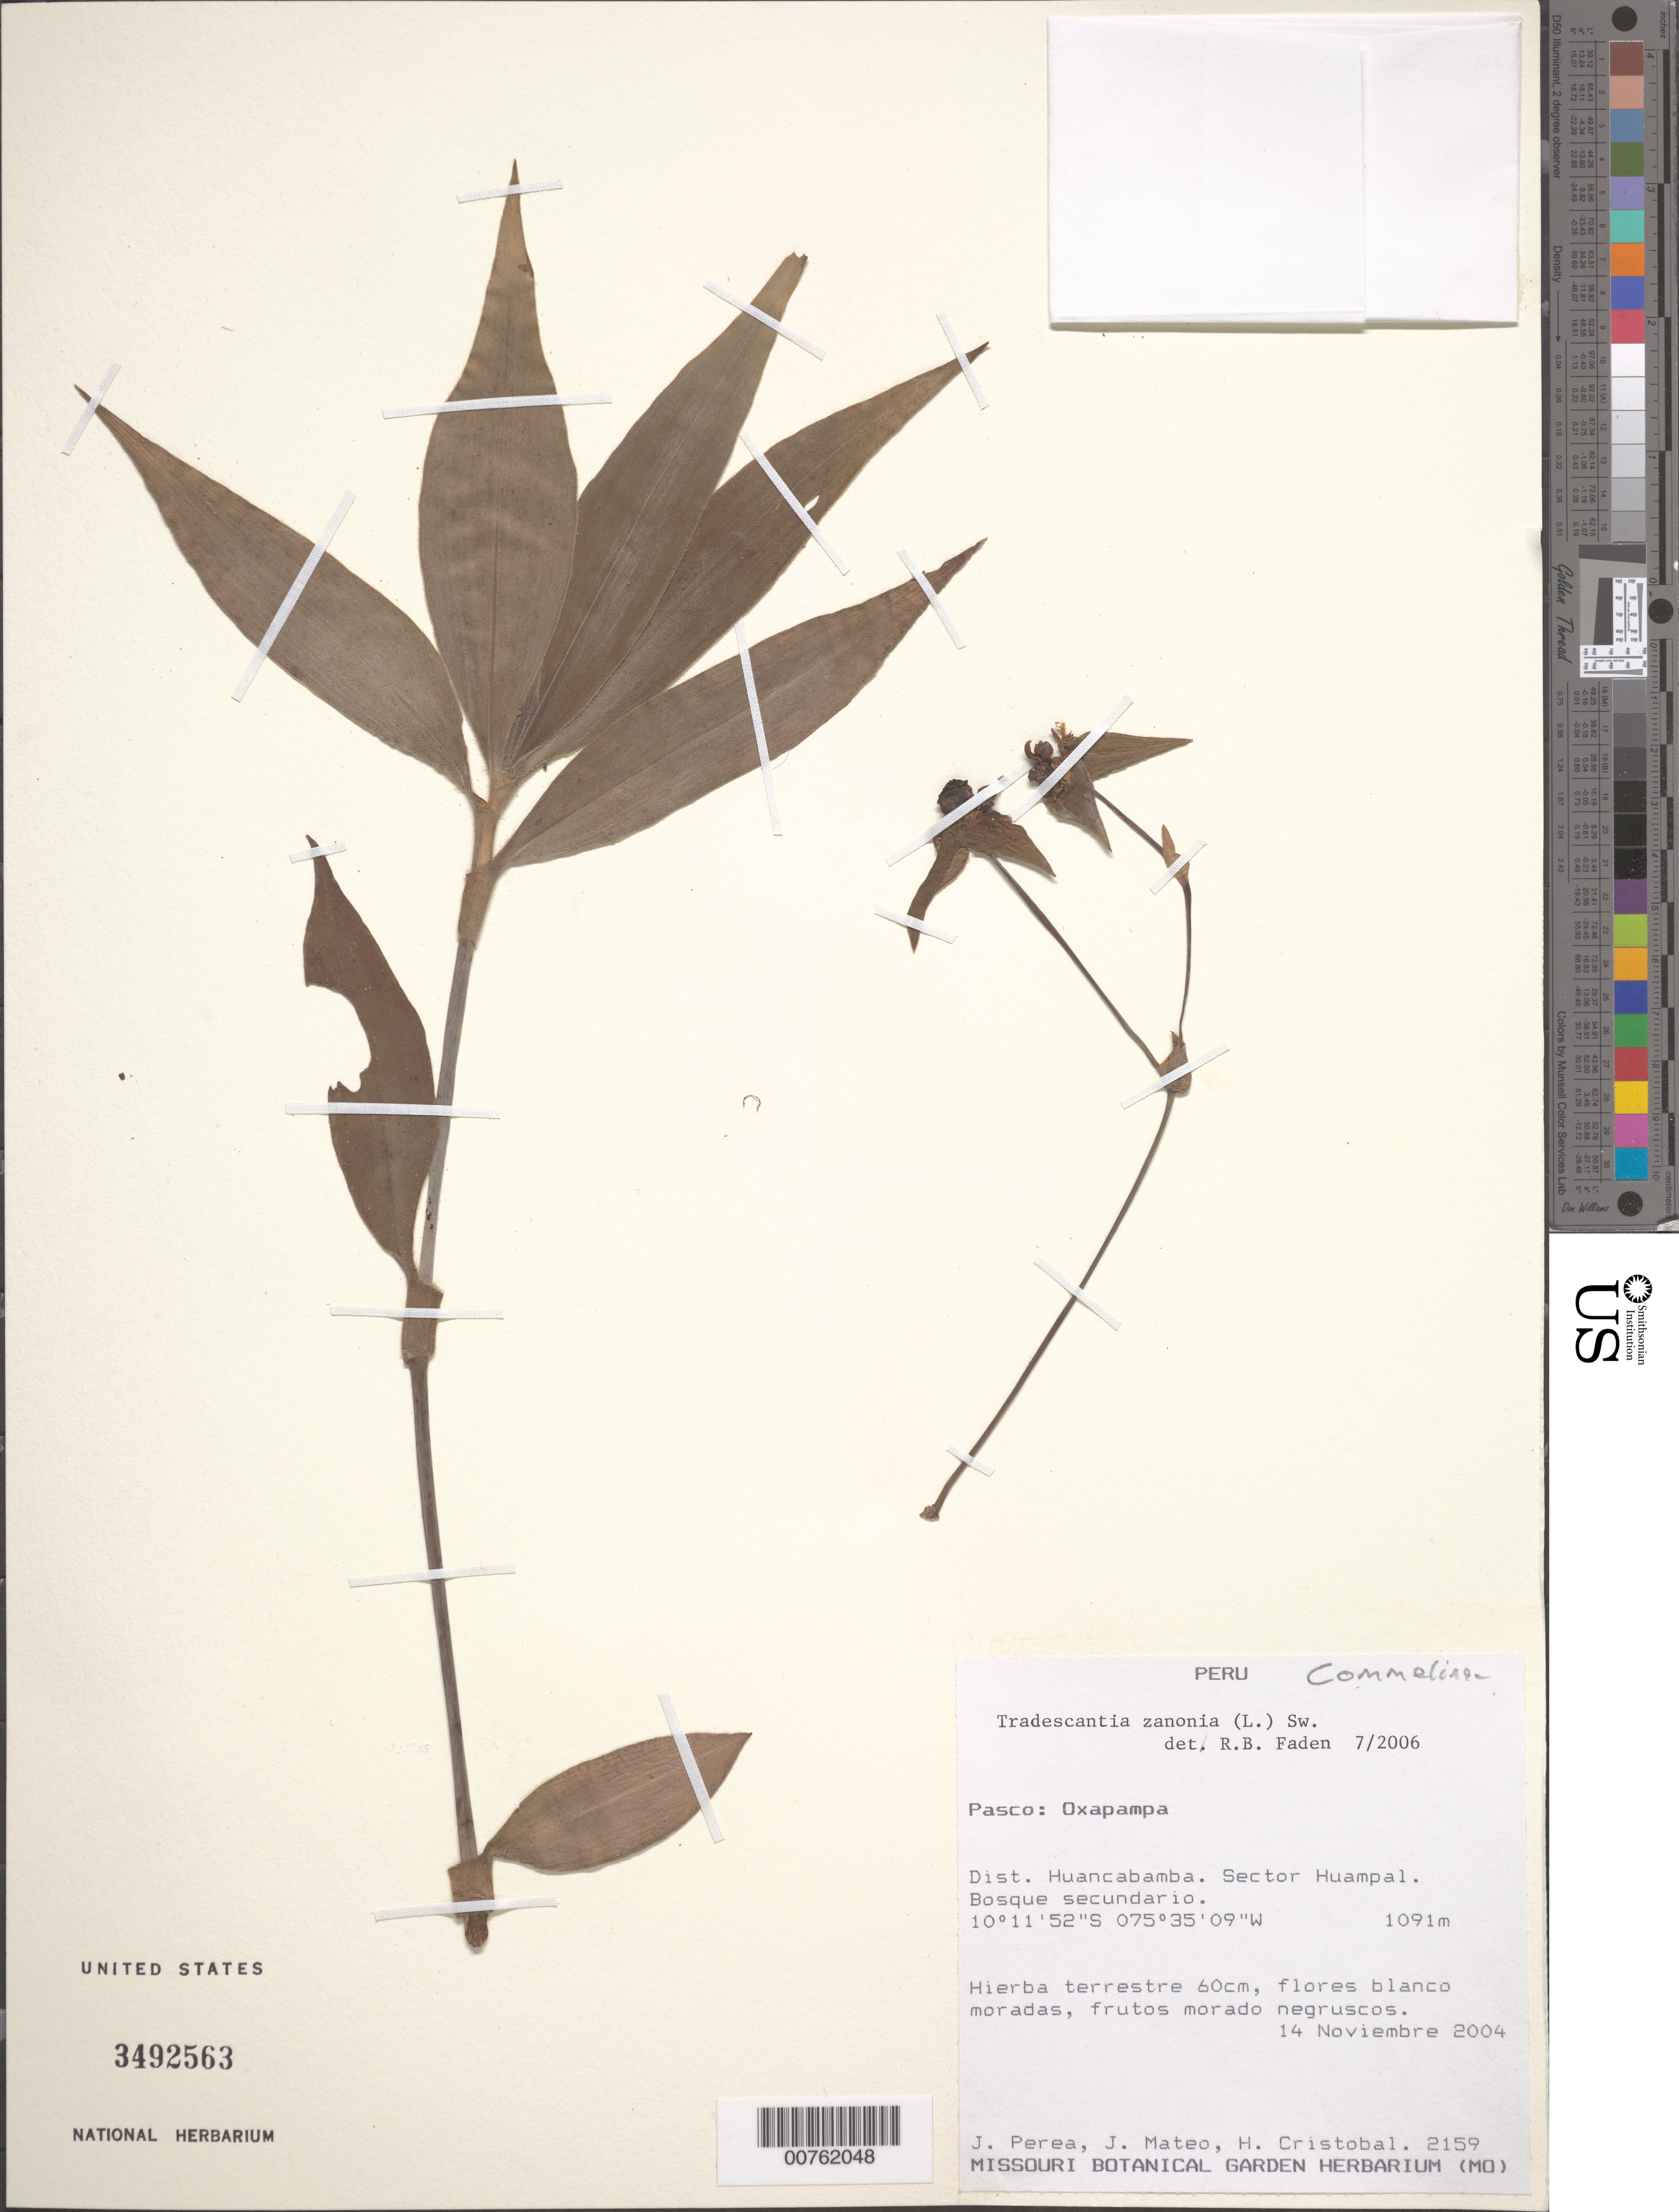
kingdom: Plantae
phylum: Tracheophyta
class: Liliopsida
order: Commelinales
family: Commelinaceae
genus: Tradescantia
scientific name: Tradescantia zanonia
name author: (L.) Sw.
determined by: Faden, Robert B., (US), Smithsonian Institution - National Museum of Natural History (UNITED STATES)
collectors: J. Perea et al.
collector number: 2159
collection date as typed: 14 Nov 2004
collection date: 2004-11-14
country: Peru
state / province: Pasco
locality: Oxapampa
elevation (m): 1091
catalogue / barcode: US 3492563